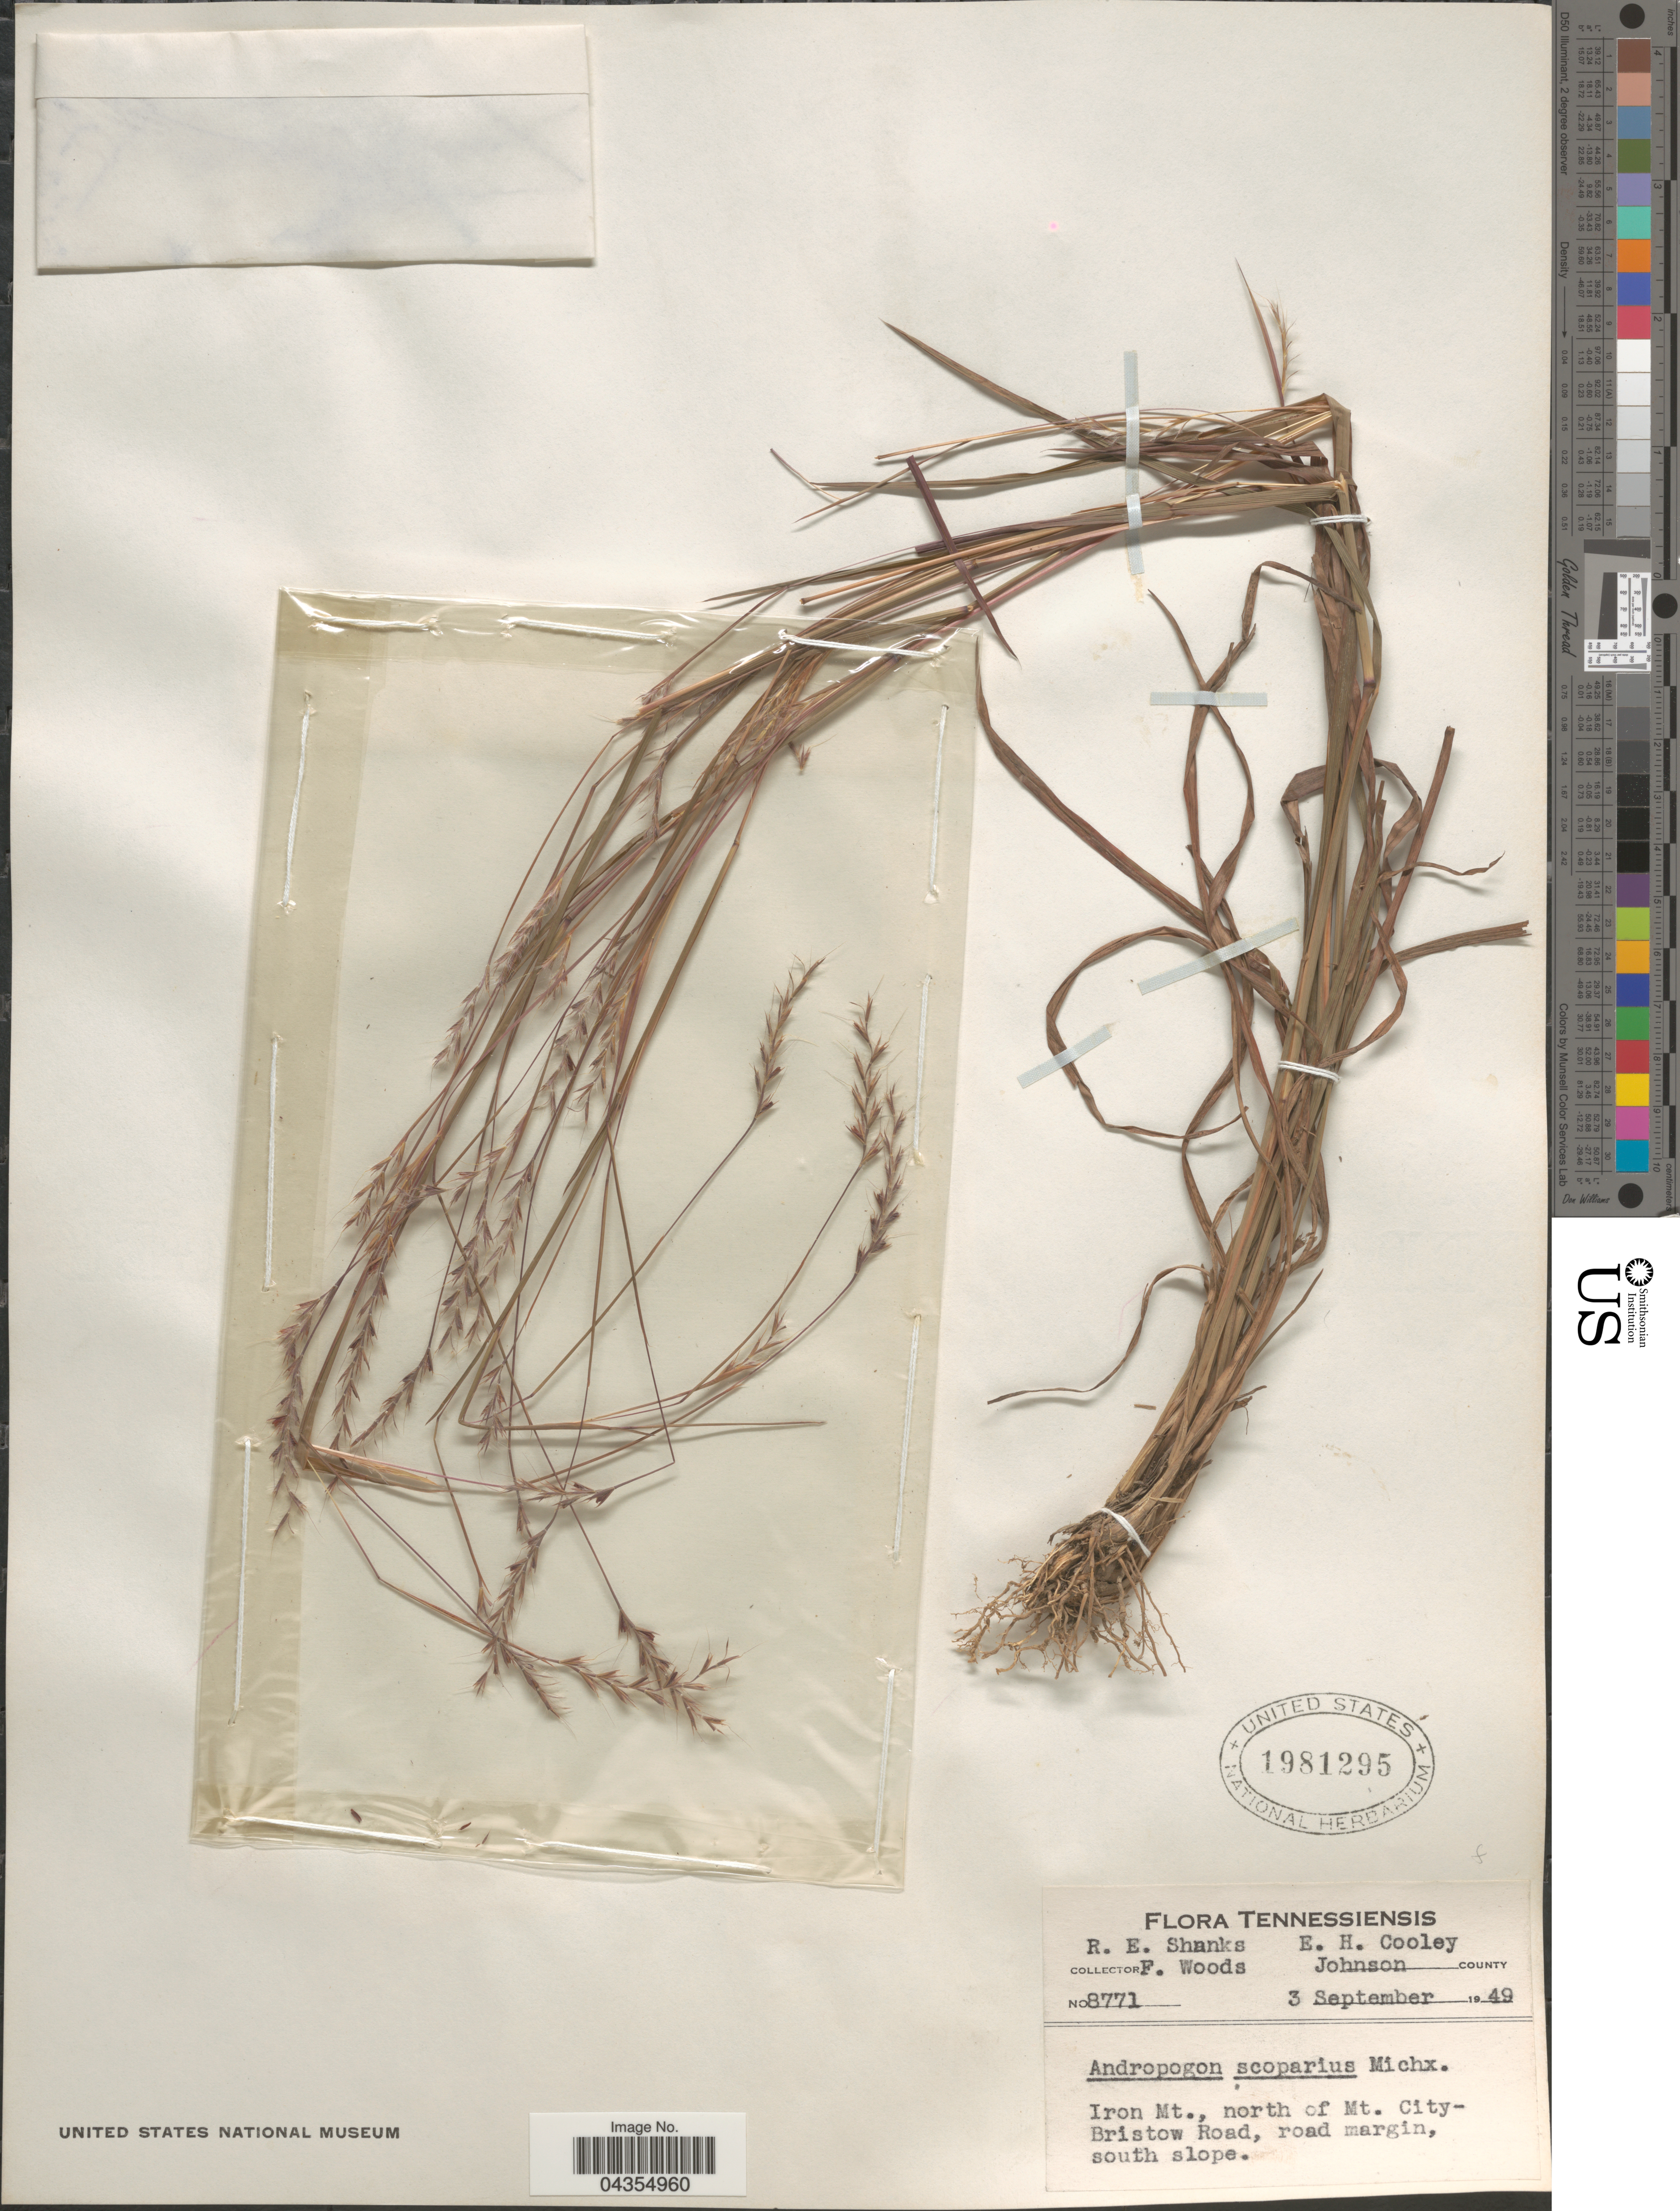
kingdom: Plantae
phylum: Tracheophyta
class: Liliopsida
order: Poales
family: Poaceae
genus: Schizachyrium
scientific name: Schizachyrium sanguineum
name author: (Retz.) Alston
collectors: R. Shanks, E. H. Cooley & F. Woods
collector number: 8771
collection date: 1949-09-03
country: United States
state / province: Tennessee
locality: Johnson County. Iron Mt., north of Mt. City-Bristow Road, road margin, south slope.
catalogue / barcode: US 1981295